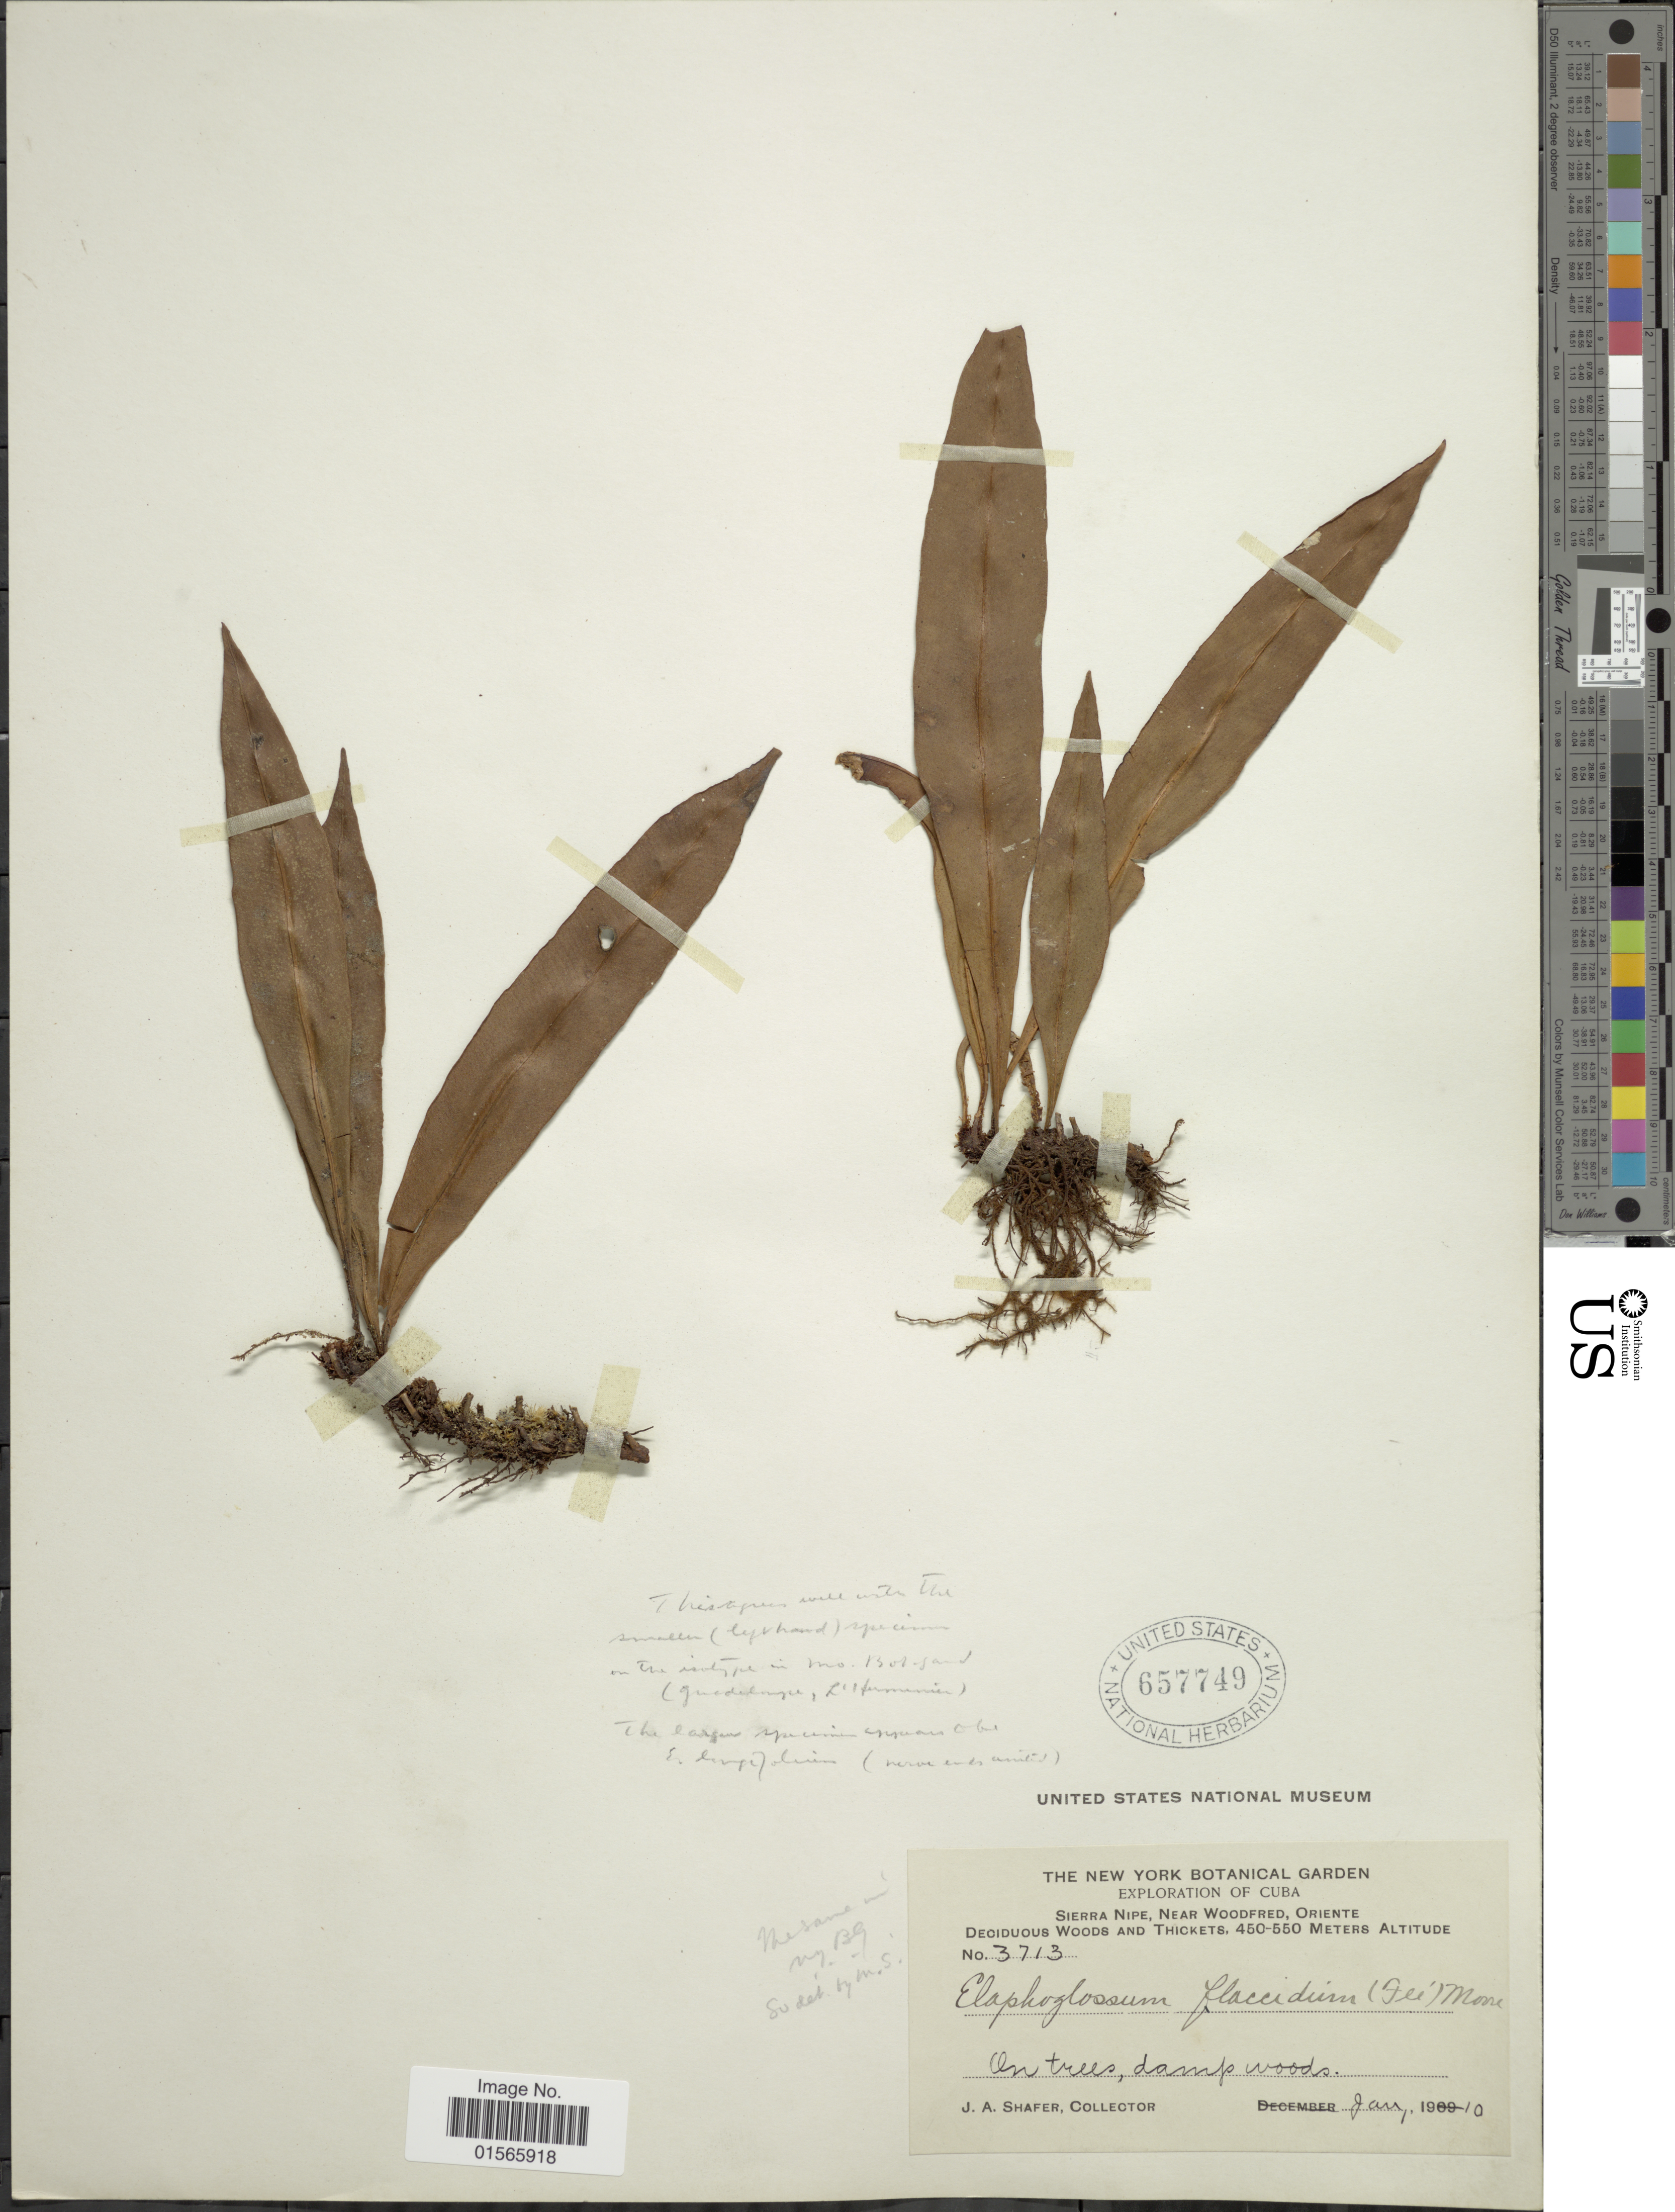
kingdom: Plantae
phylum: Tracheophyta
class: Polypodiopsida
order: Polypodiales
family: Dryopteridaceae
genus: Elaphoglossum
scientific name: Elaphoglossum rigidum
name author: (Aubl.) Urb.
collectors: J. A. Shafer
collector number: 3713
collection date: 1910-01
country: Cuba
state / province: Oriente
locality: Sierra Nipe, Near Woodfred, Deciduous Woods and Thickets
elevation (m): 450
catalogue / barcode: US 657749